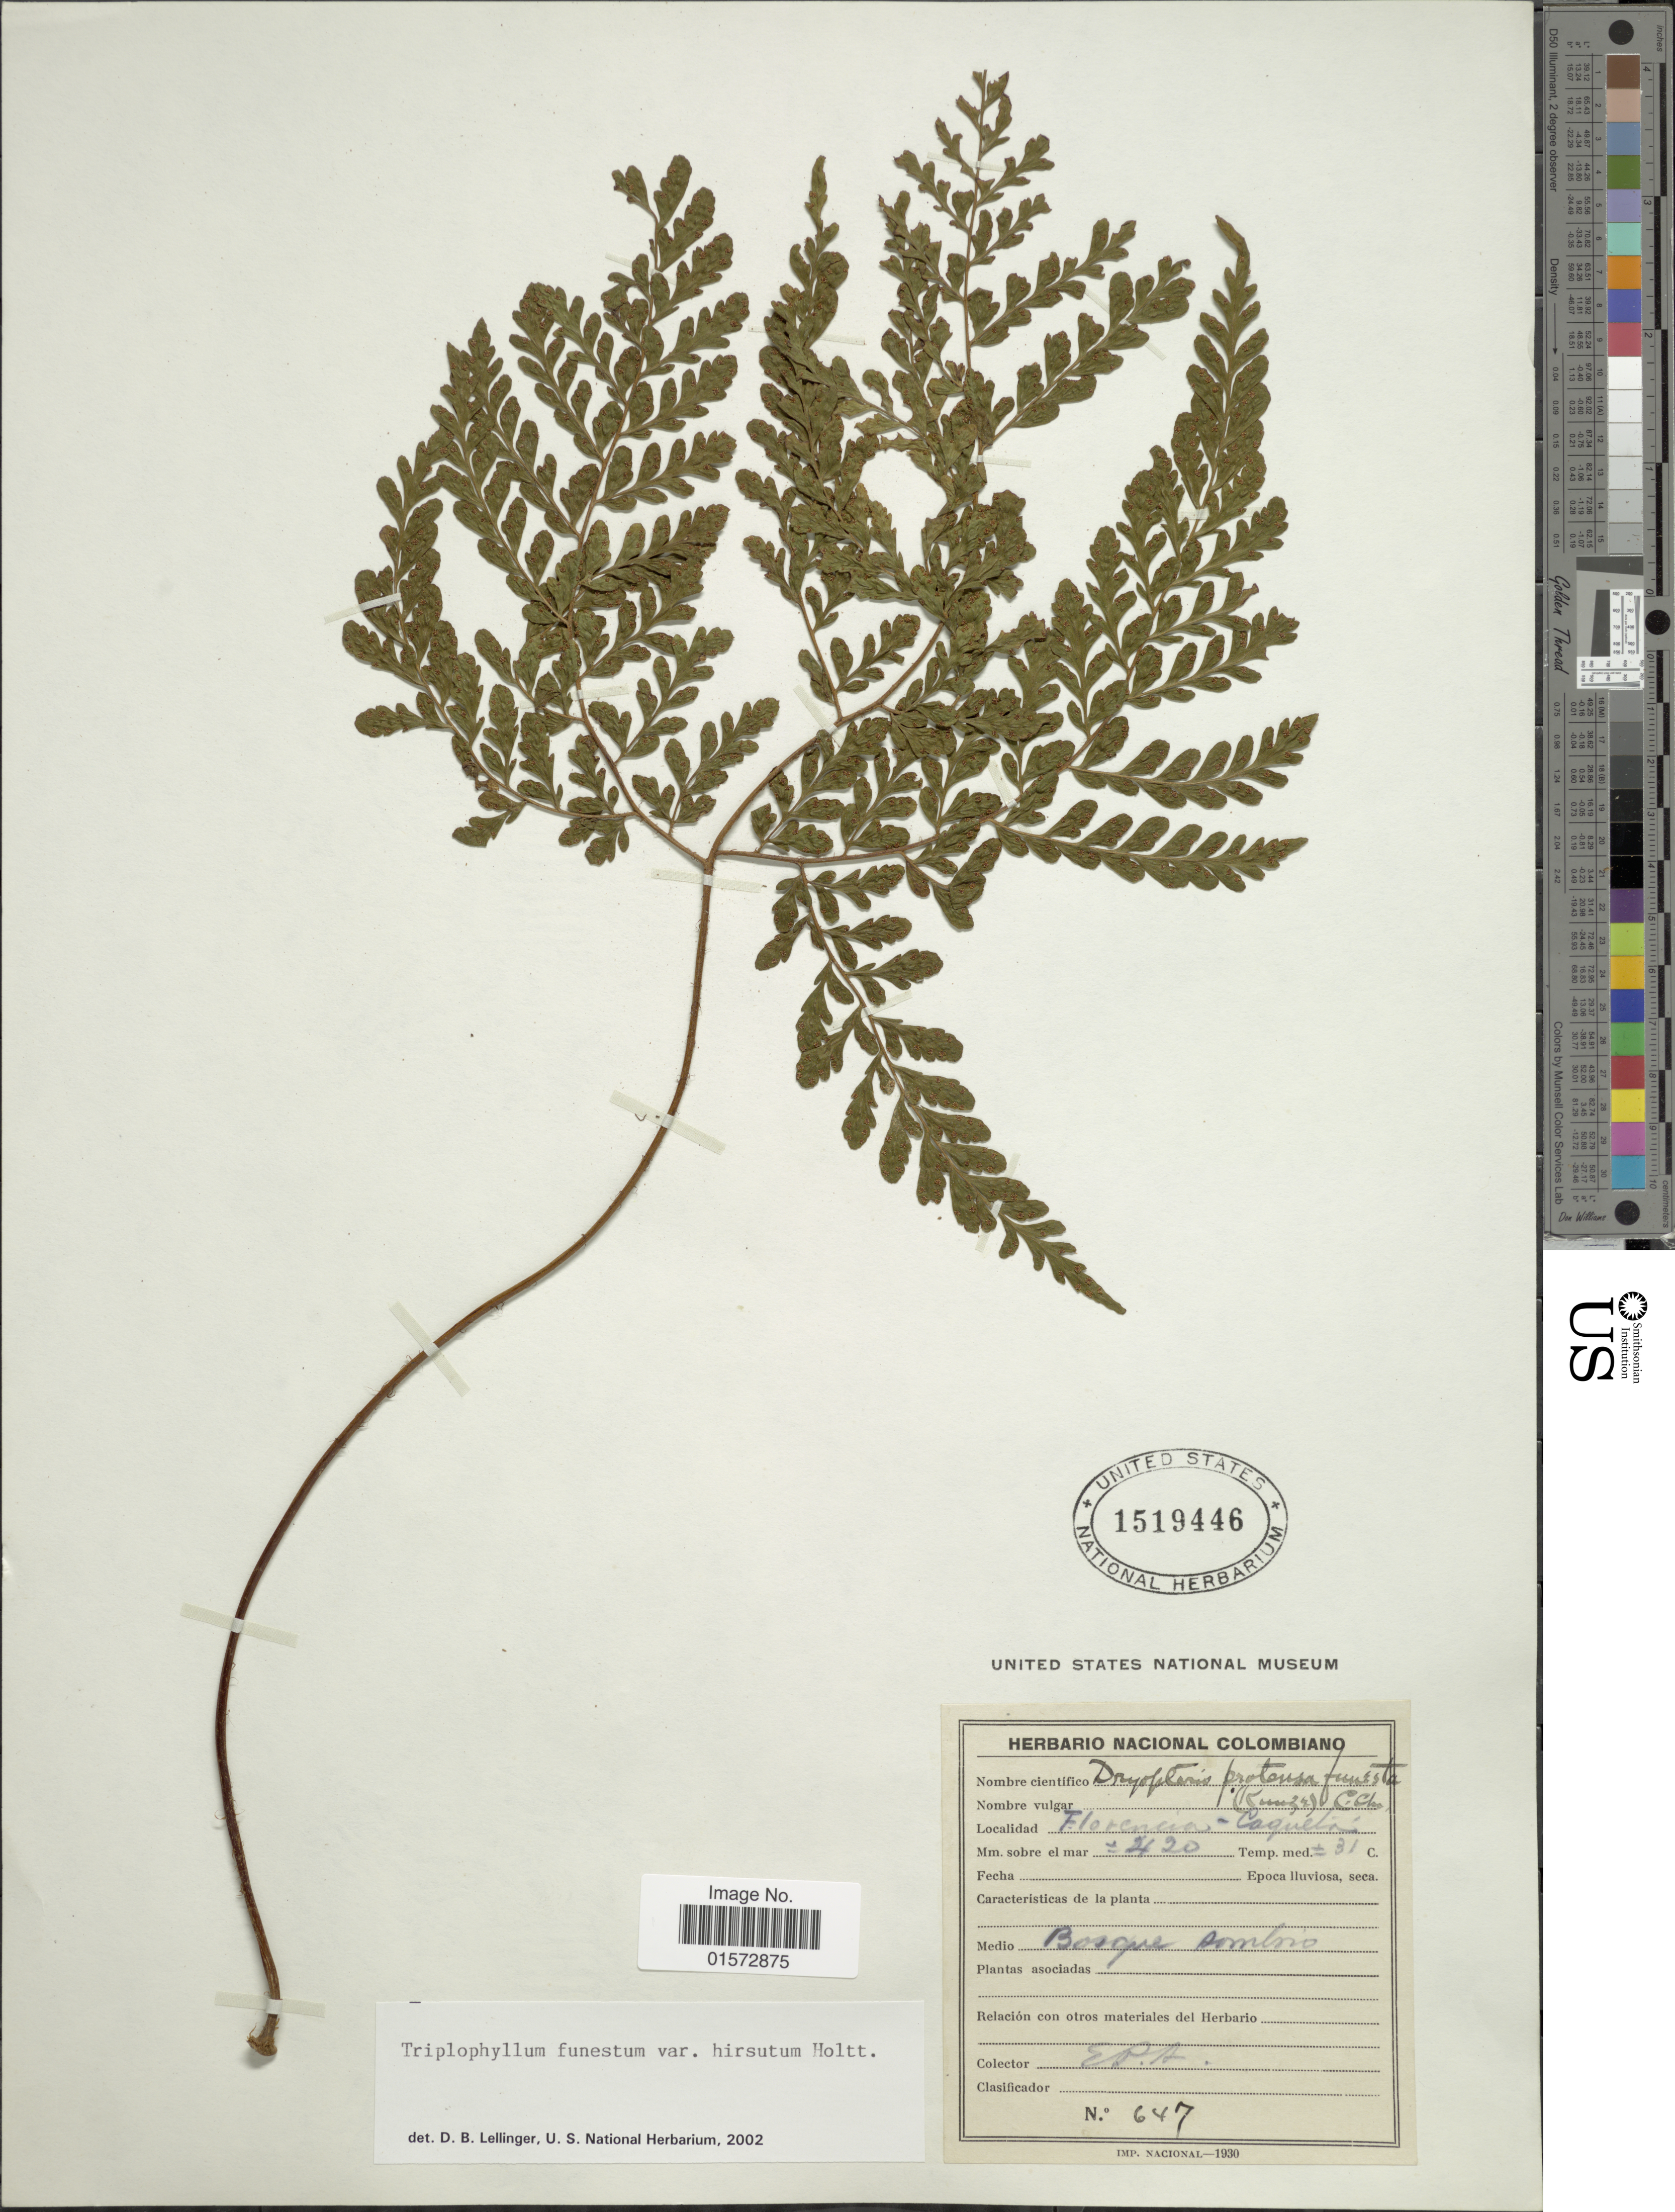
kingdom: Plantae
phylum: Tracheophyta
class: Polypodiopsida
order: Polypodiales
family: Tectariaceae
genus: Triplophyllum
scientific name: Triplophyllum funestum var. hirsutum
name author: Holttum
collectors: E. Pérez Arbeláez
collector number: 647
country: Colombia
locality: Florencia - Caquela, Bosque sombrio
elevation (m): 420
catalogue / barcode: US 1519446